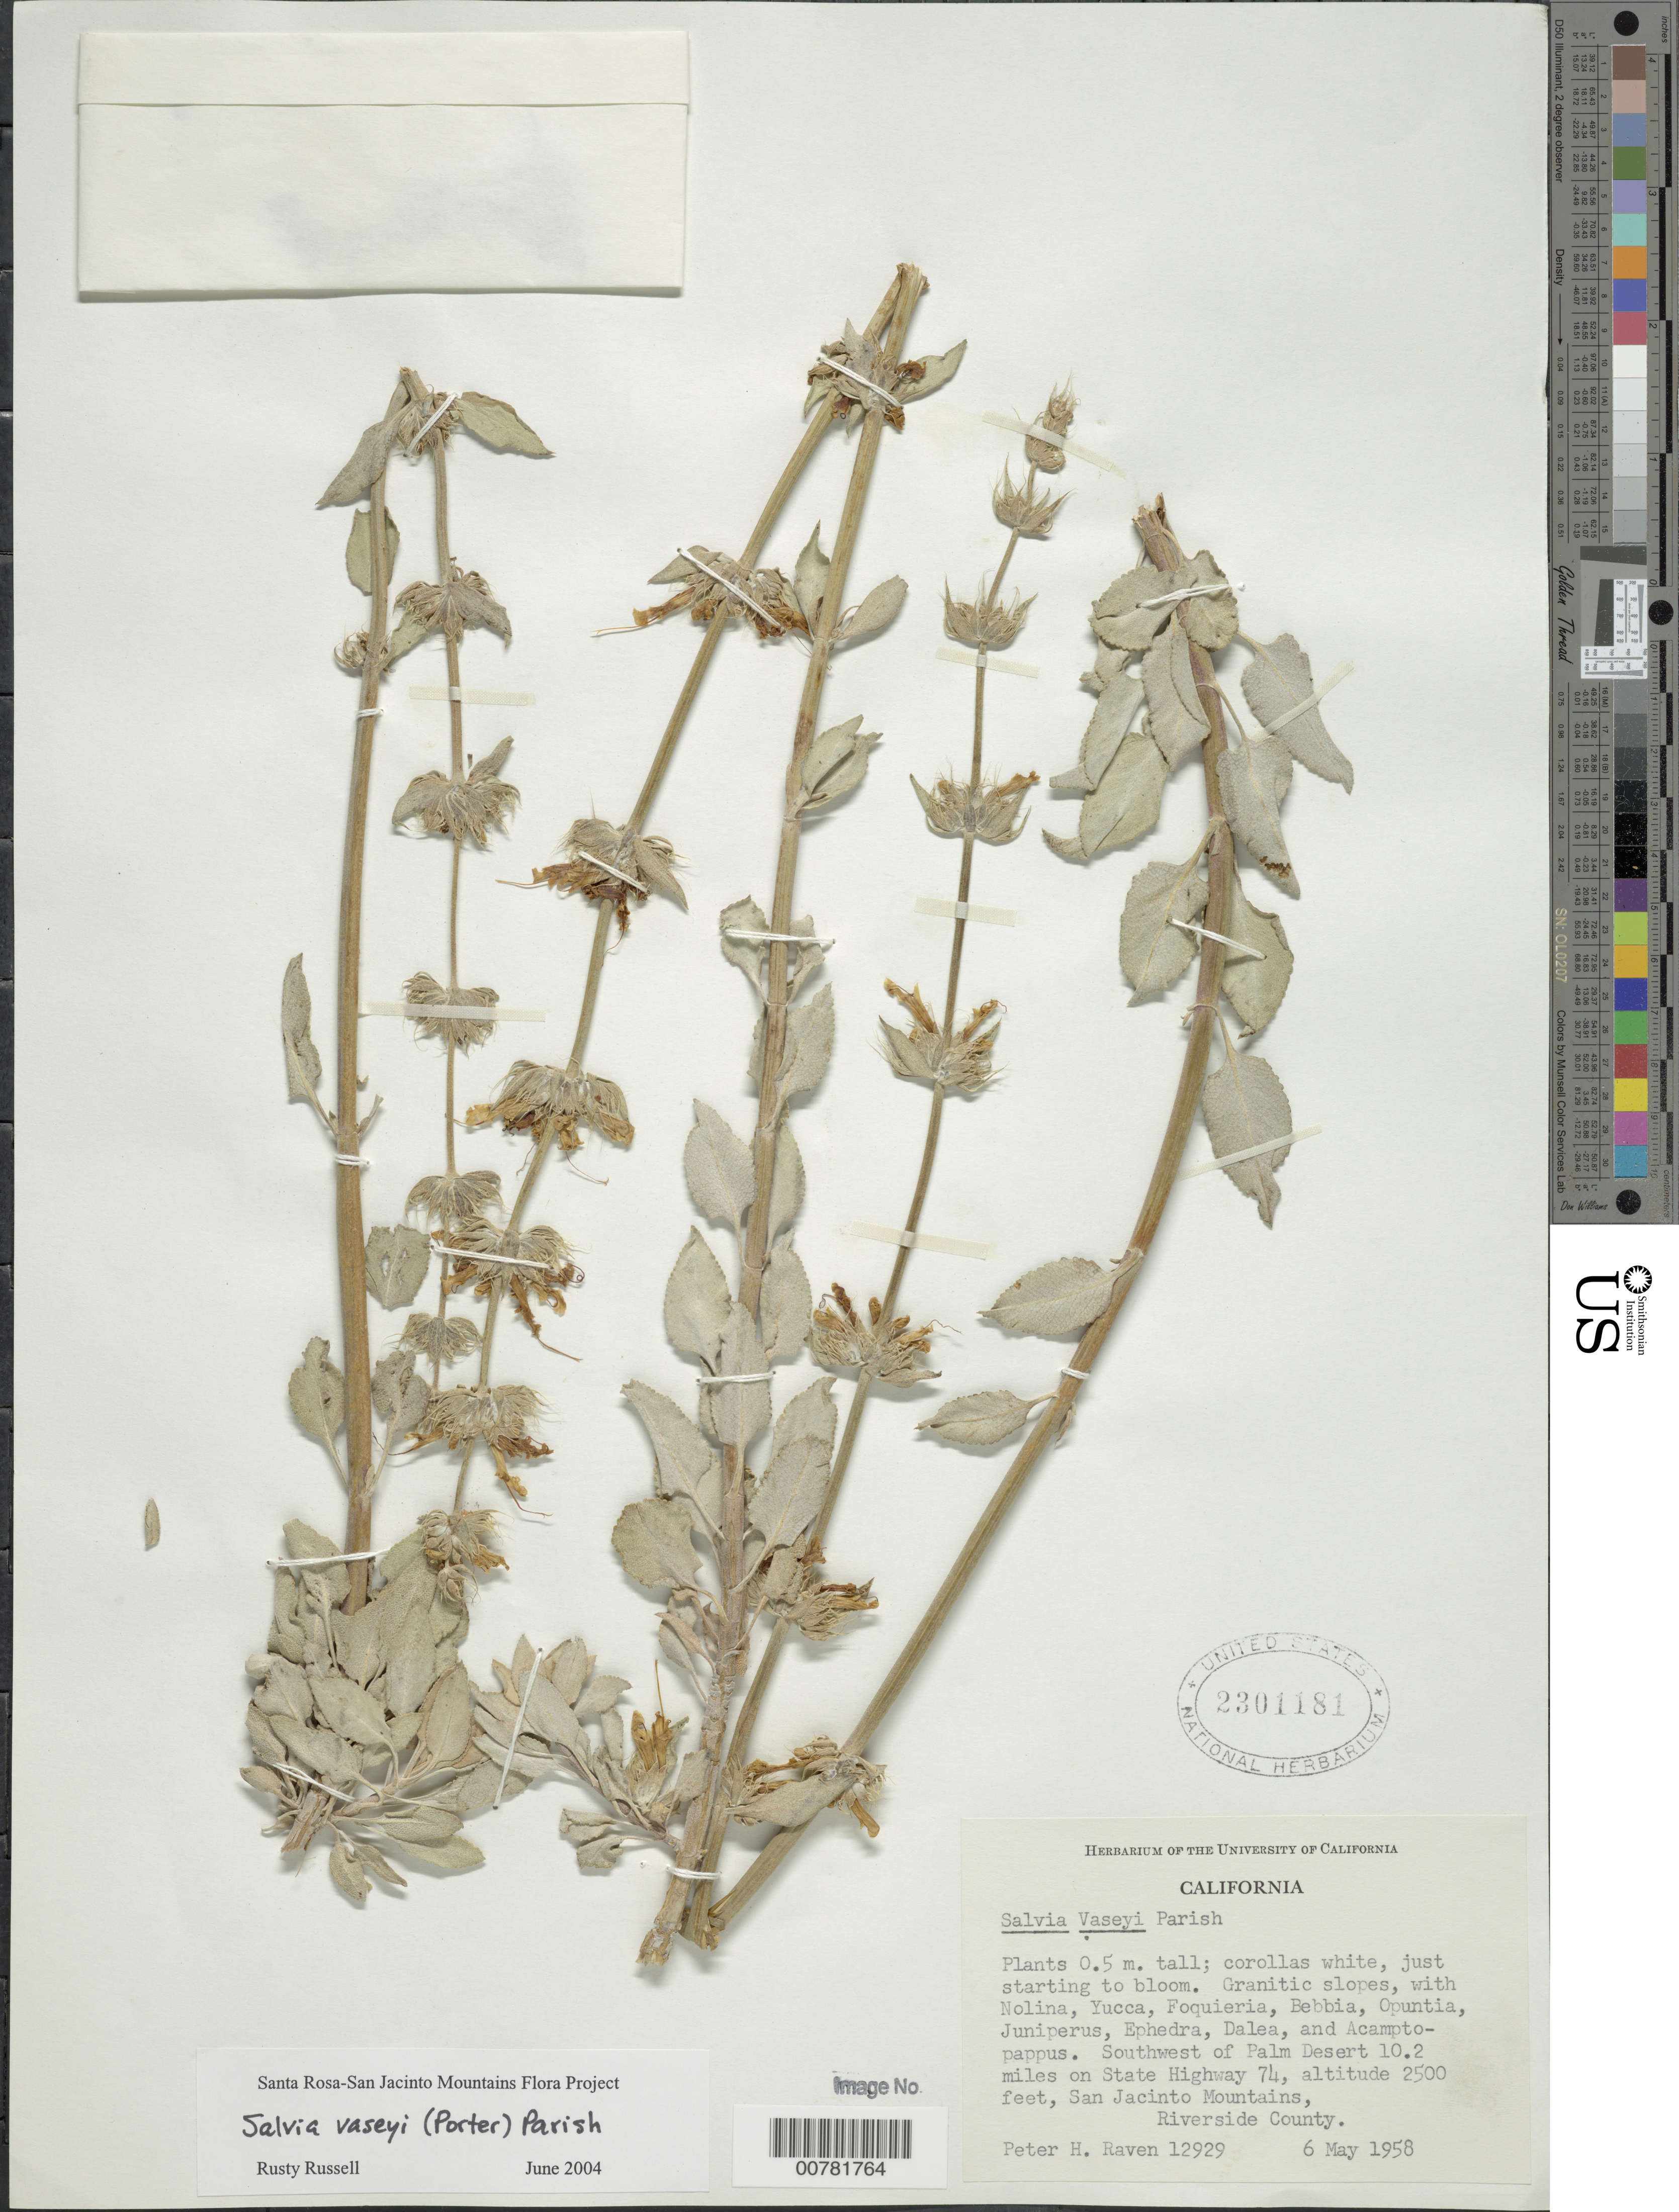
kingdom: Plantae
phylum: Tracheophyta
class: Magnoliopsida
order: Lamiales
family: Lamiaceae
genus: Salvia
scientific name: Salvia vaseyi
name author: (Porter) Parish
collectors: P. Raven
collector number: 12929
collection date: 1958-05-06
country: United States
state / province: California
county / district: Riverside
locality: Southwest of Palm Desert 10.2 miles on State Highway 74, San Jacinto Mountains, Riverside County.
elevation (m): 762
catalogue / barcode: US 2301181